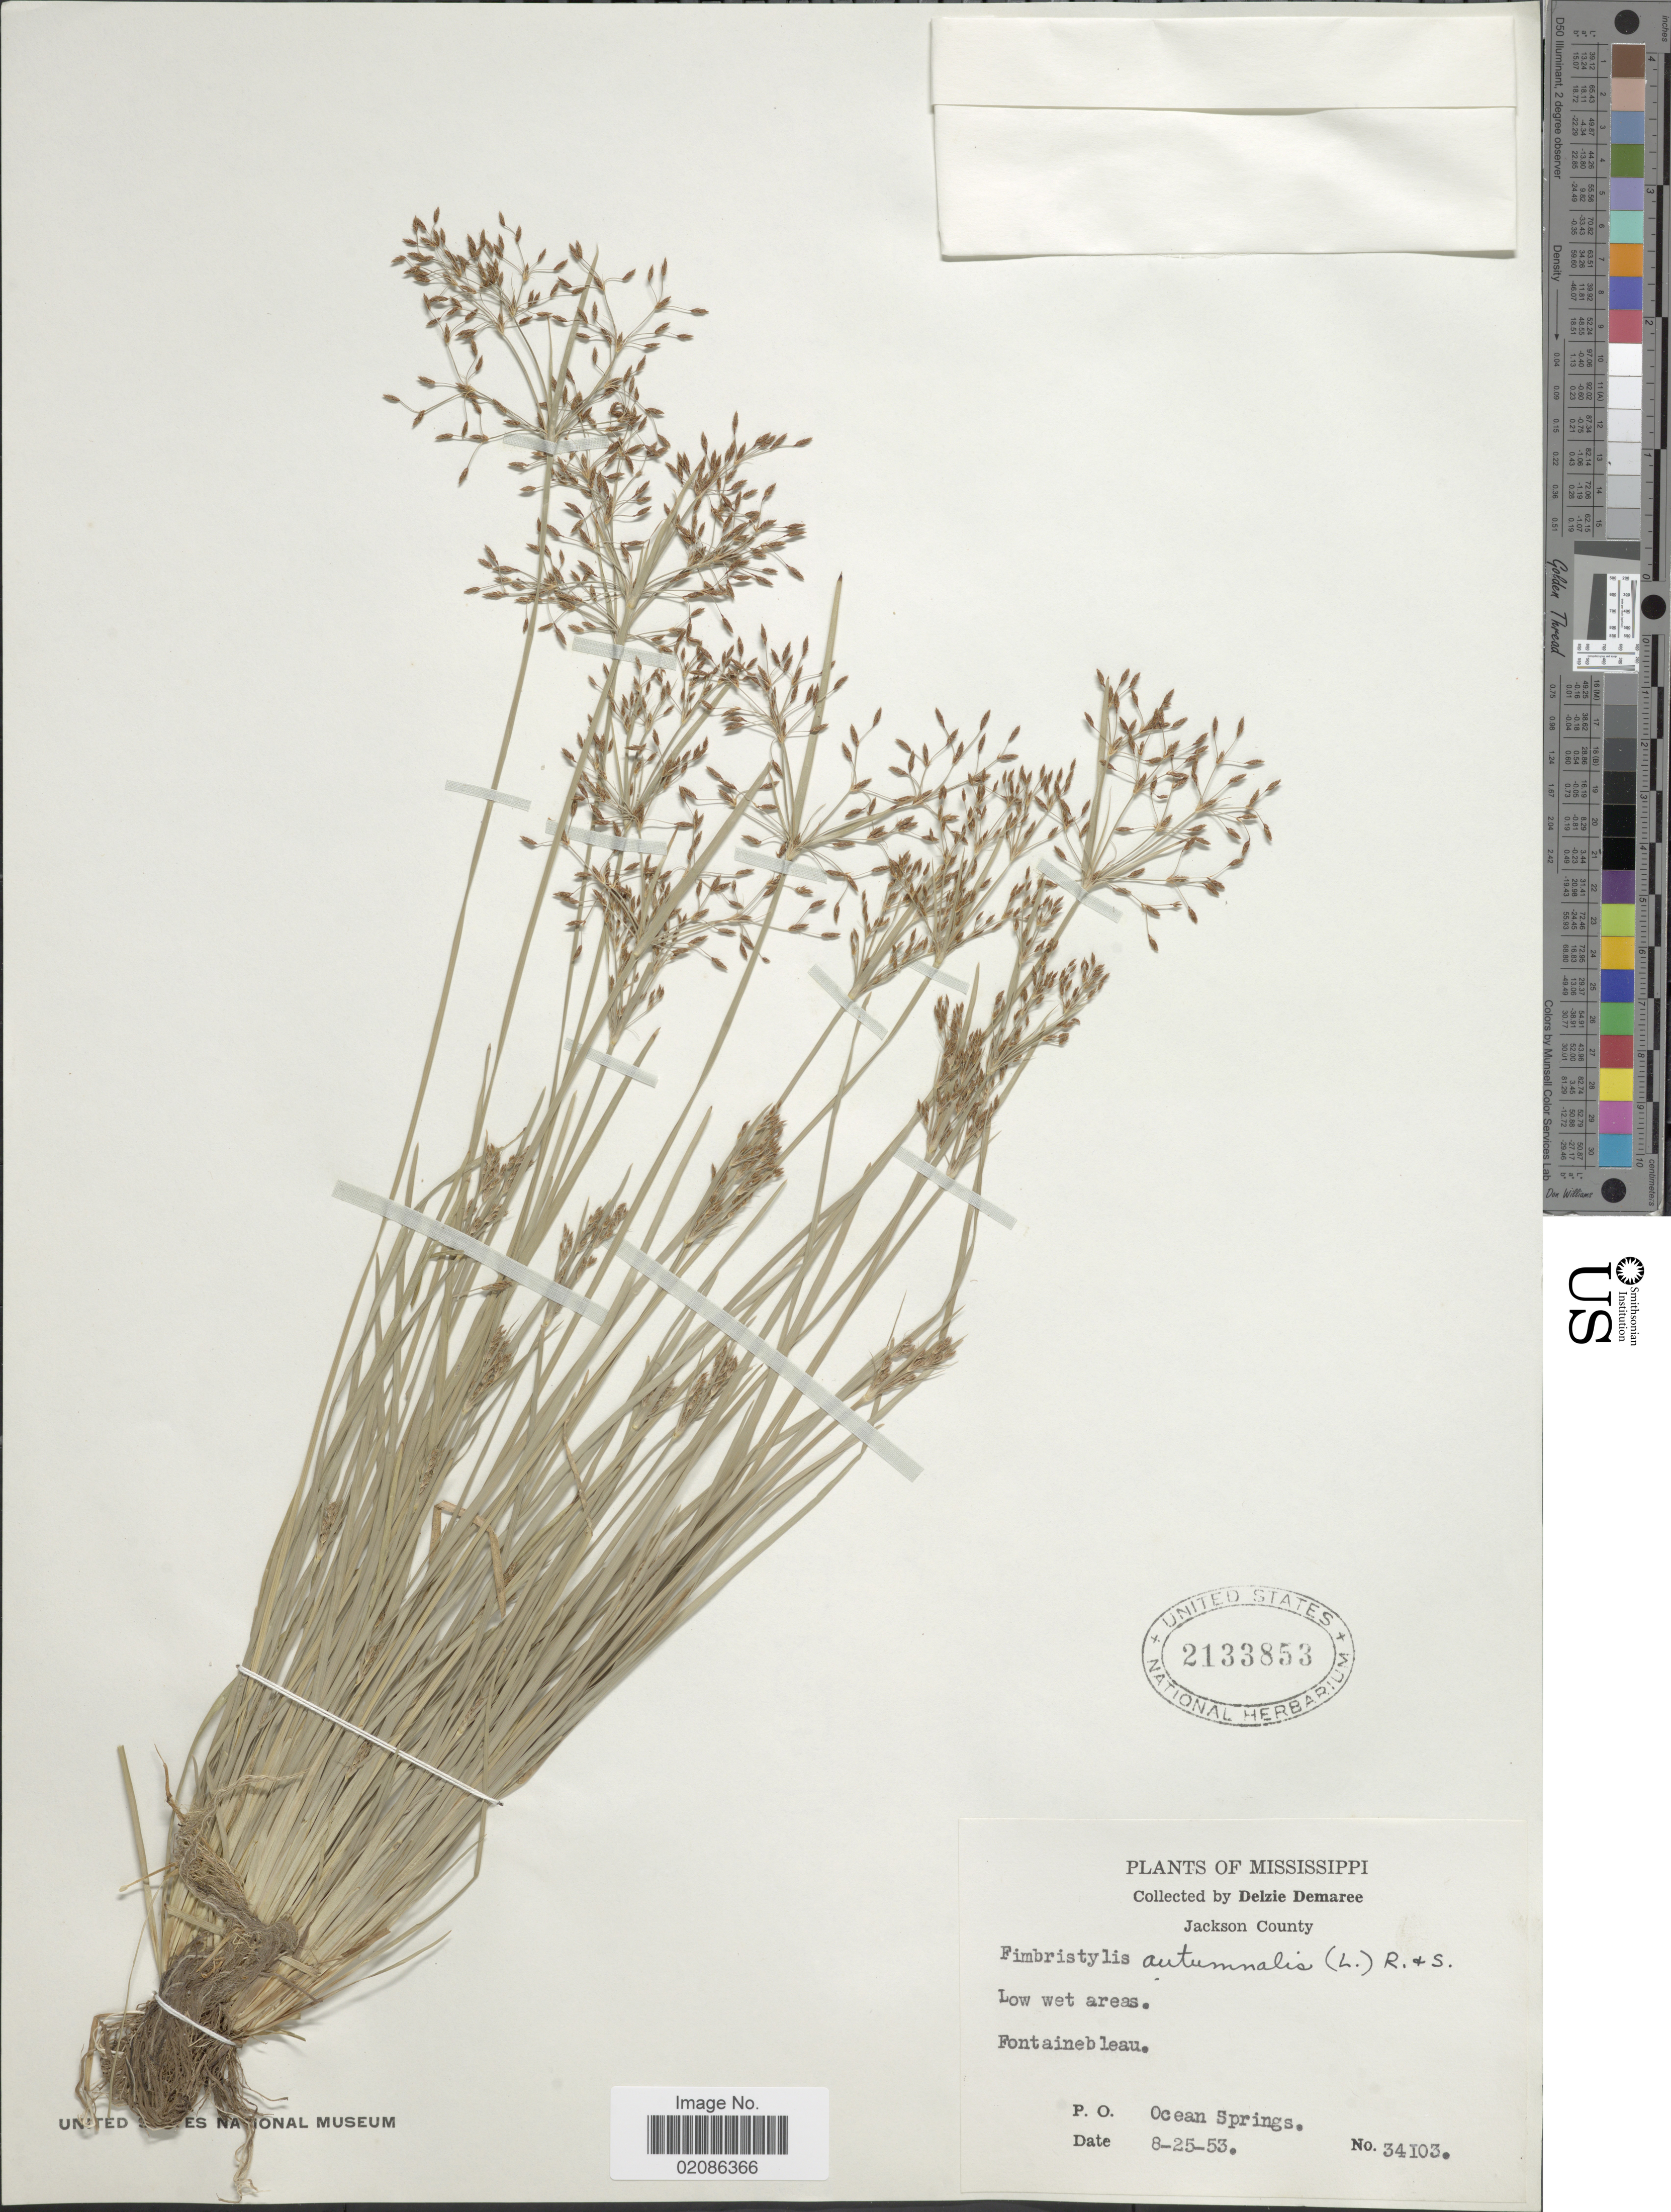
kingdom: Plantae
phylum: Tracheophyta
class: Liliopsida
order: Poales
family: Cyperaceae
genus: Fimbristylis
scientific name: Fimbristylis autumnalis (L.) Roem. & Schult.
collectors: D. Demaree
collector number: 34103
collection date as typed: Transcribed d/m/y: 25/8/53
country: United States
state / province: Mississippi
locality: Jackson County, Low wet areas, Fontainebleau, P.O. Ocean Springs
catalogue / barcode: US 2133853